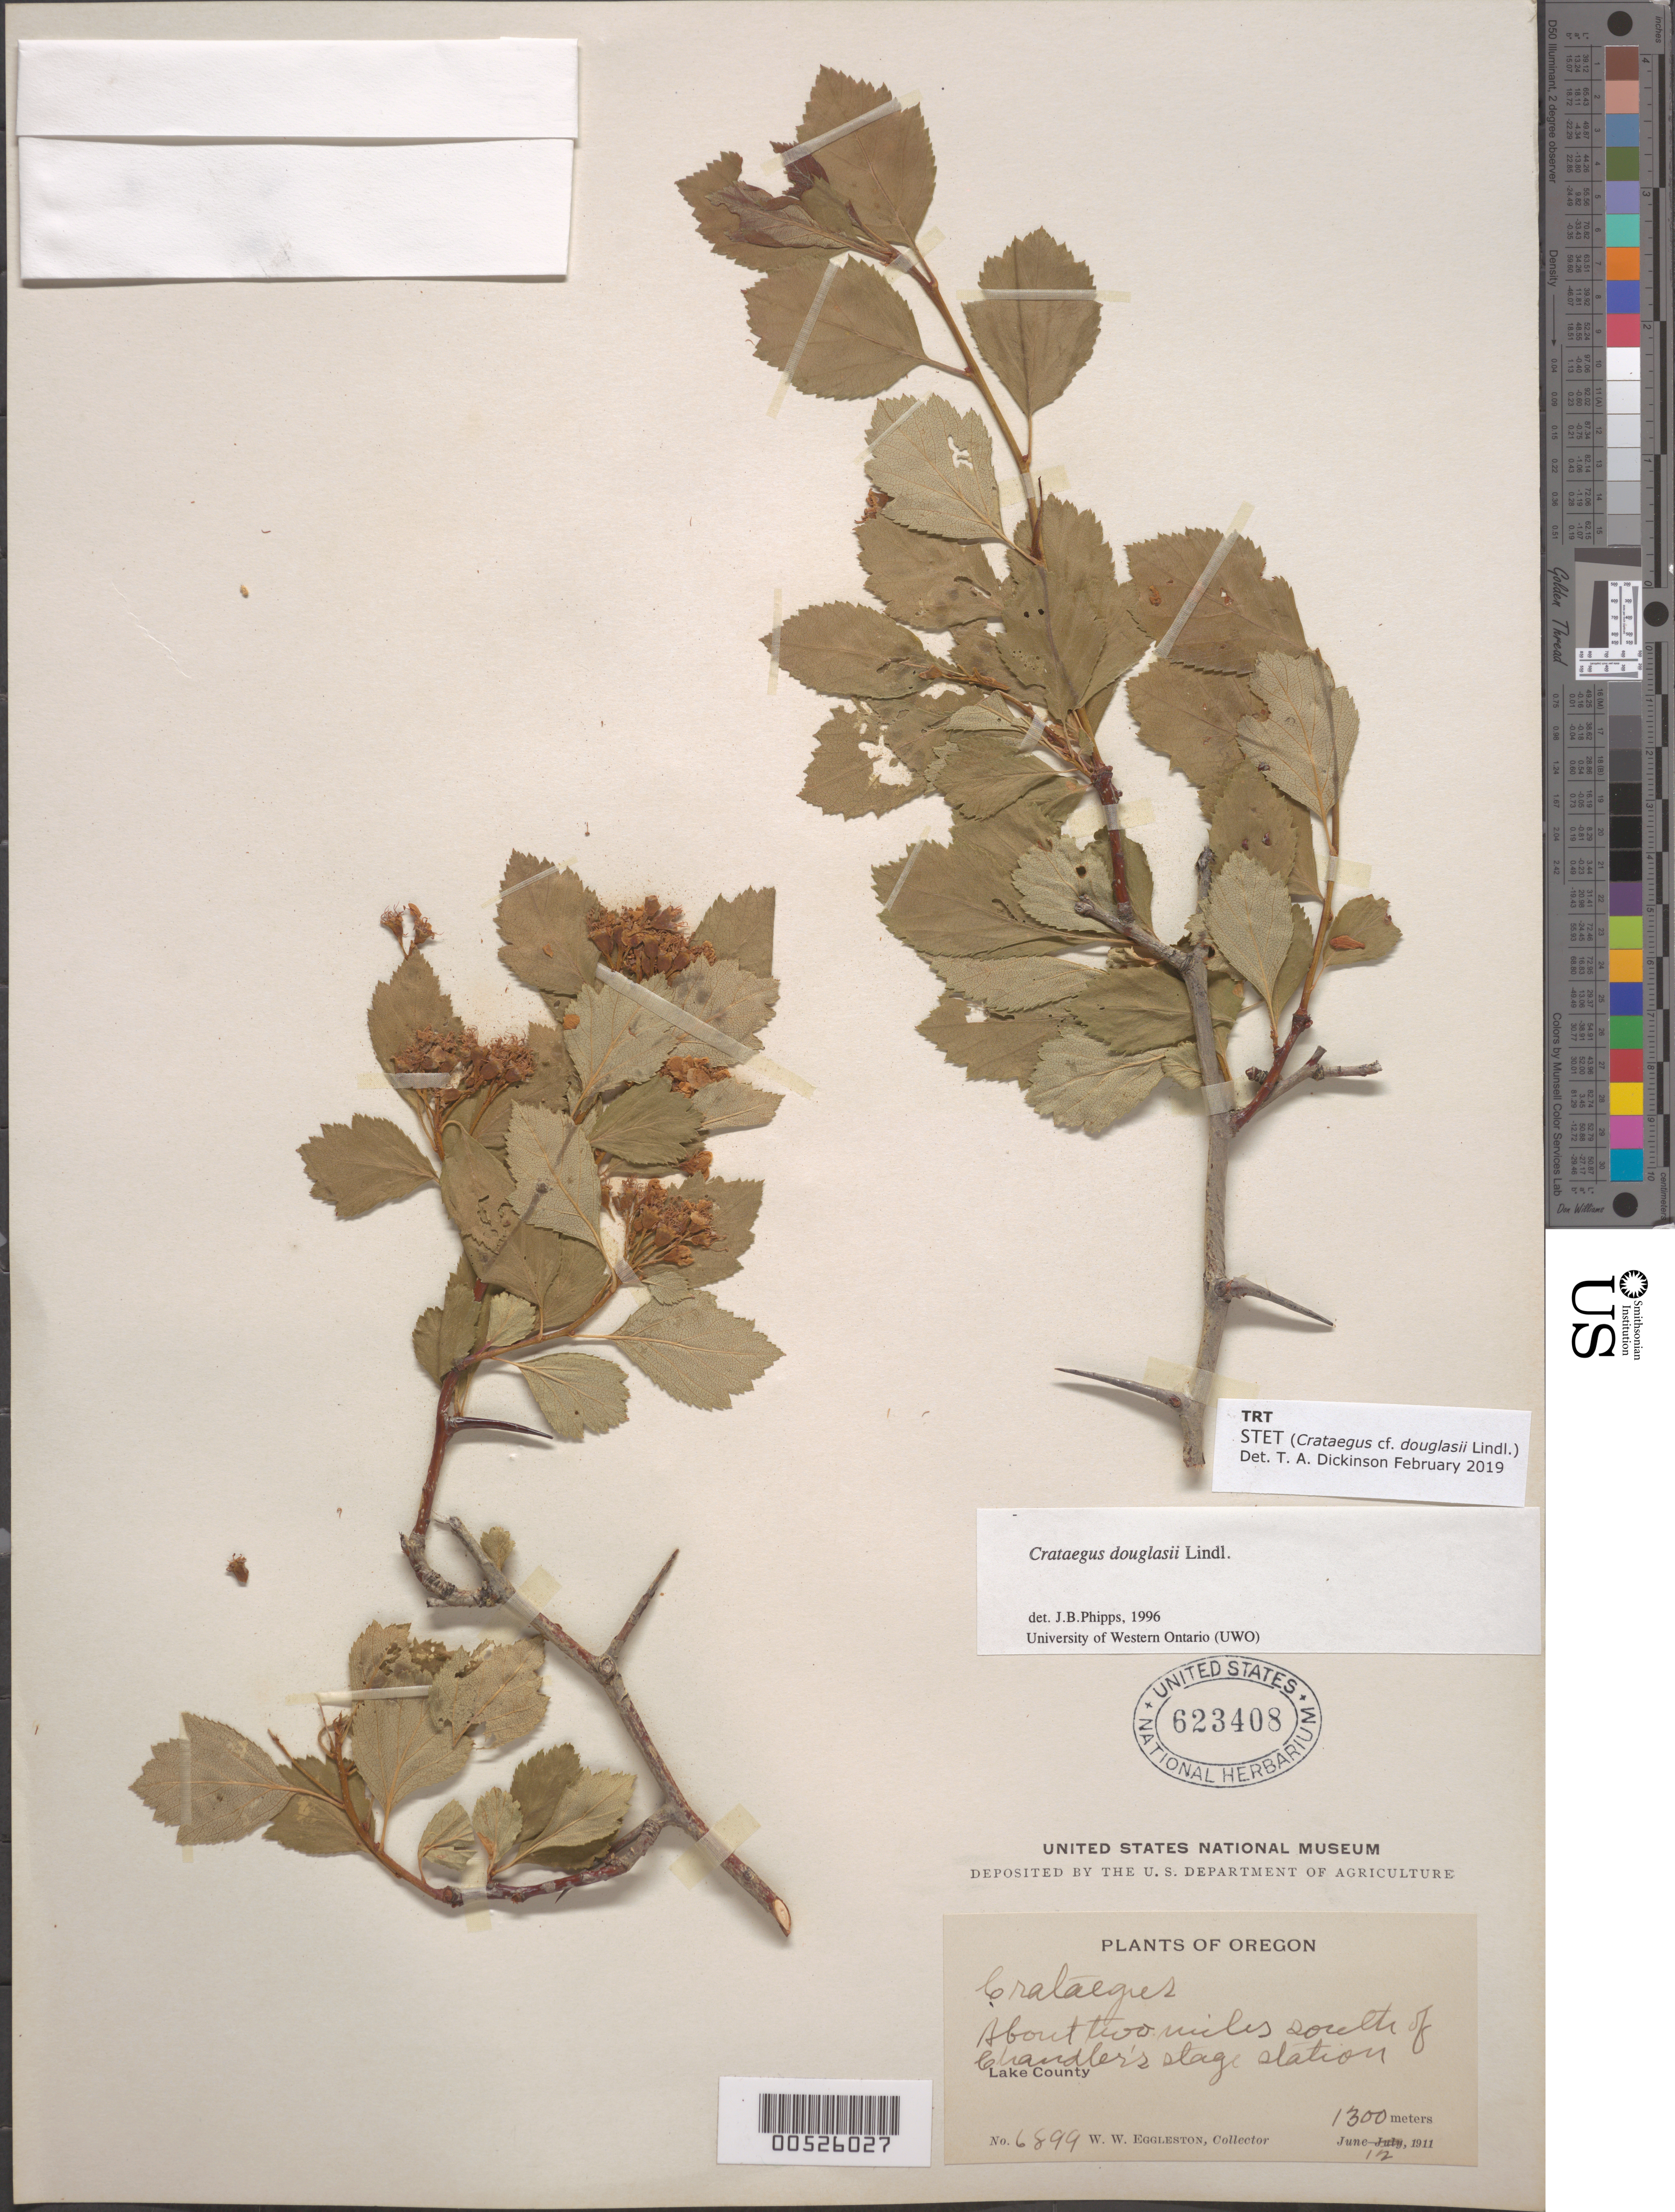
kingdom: Plantae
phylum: Tracheophyta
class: Magnoliopsida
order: Rosales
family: Rosaceae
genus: Crataegus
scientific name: Crataegus douglasii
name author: Lindl.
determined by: Phipps, James B., (UWO), University of Western Ontario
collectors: W. W. Eggleston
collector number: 6899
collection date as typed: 12 Jun 1911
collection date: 1911-06-12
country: United States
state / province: Oregon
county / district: Lake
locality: About 2 mi. S of Chandler's stage station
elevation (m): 1300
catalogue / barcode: US 623408